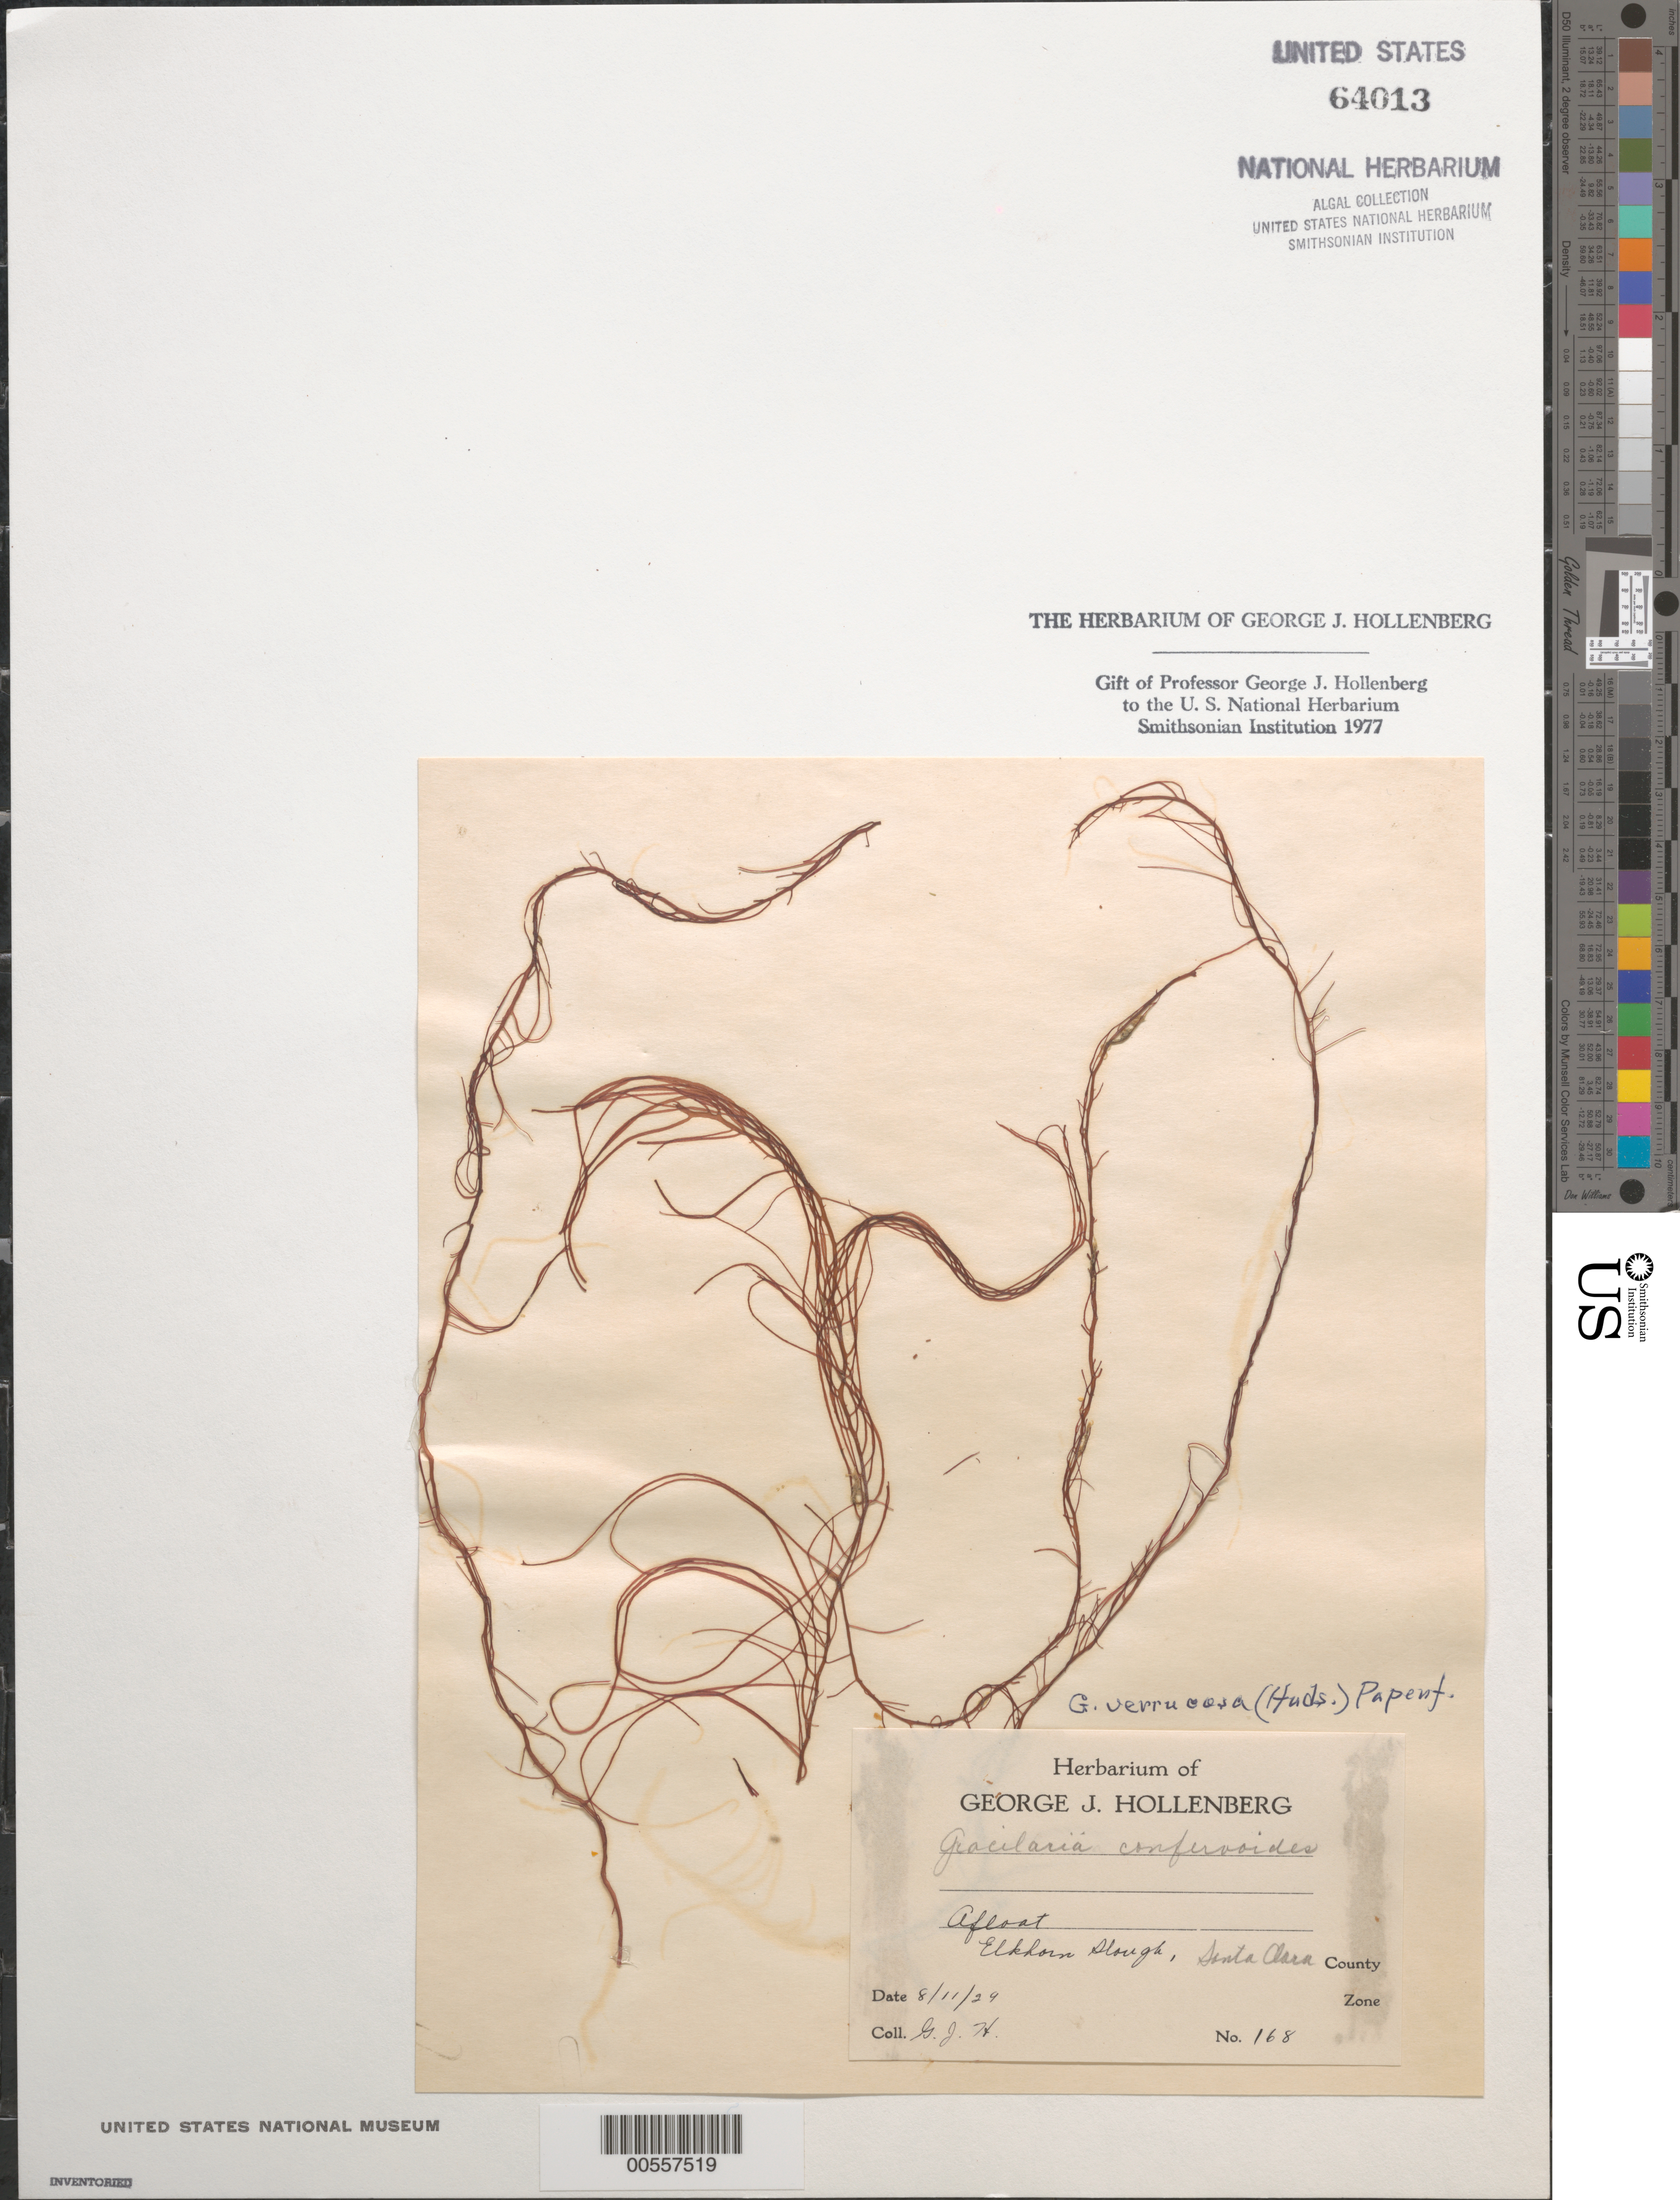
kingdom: Plantae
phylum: Rhodophyta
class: Florideophyceae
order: Gracilariales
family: Gracilariaceae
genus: Gracilariopsis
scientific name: Gracilariopsis longissima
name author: (S.G. Gmel.) Steentoft et al.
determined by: Algae name updating Project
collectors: G. Hollenberg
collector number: GJH 168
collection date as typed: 11 Aug 1929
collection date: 1929-08-11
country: United States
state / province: California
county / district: Santa Clara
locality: Elkhorn Slough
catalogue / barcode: US 64013